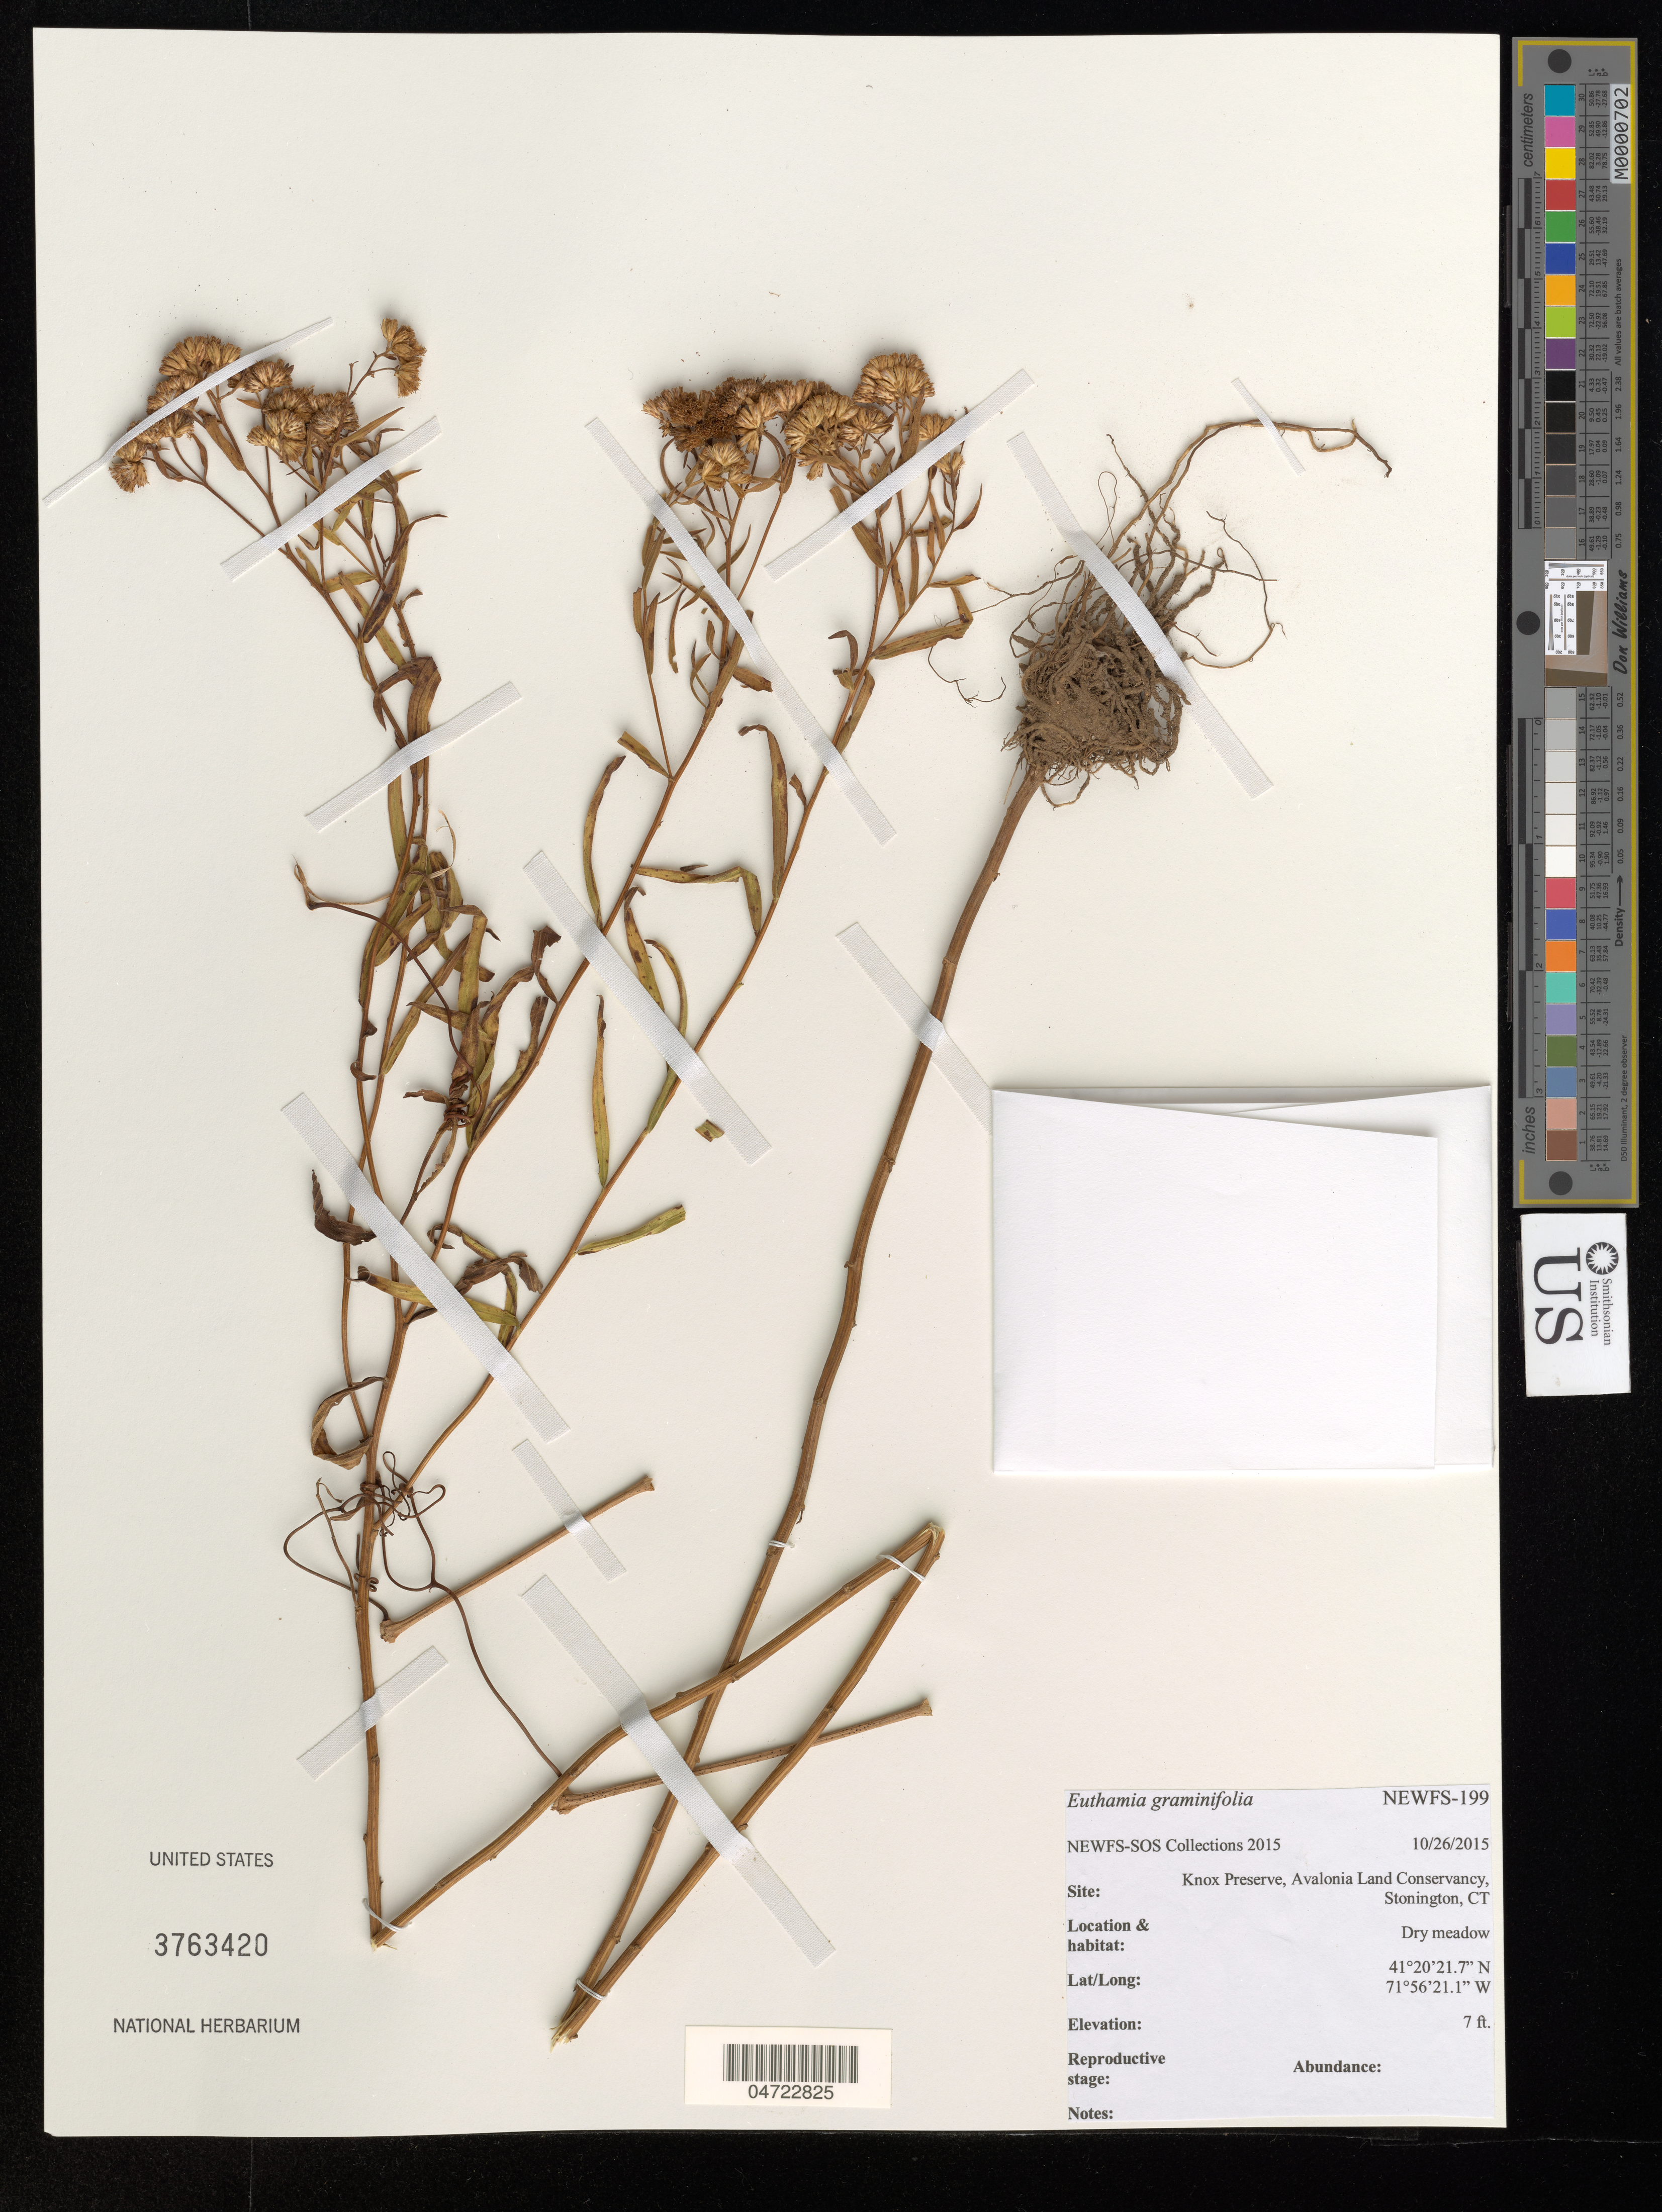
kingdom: Plantae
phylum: Tracheophyta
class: Magnoliopsida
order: Asterales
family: Asteraceae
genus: Euthamia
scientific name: Euthamia graminifolia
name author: (L.) Nutt.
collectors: NEWFS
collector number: NEWFS-199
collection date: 2015-10-26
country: United States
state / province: Connecticut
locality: Knox Preserve, Avalonia Land Conservancy, Stonington.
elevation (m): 2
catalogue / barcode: US 3763420